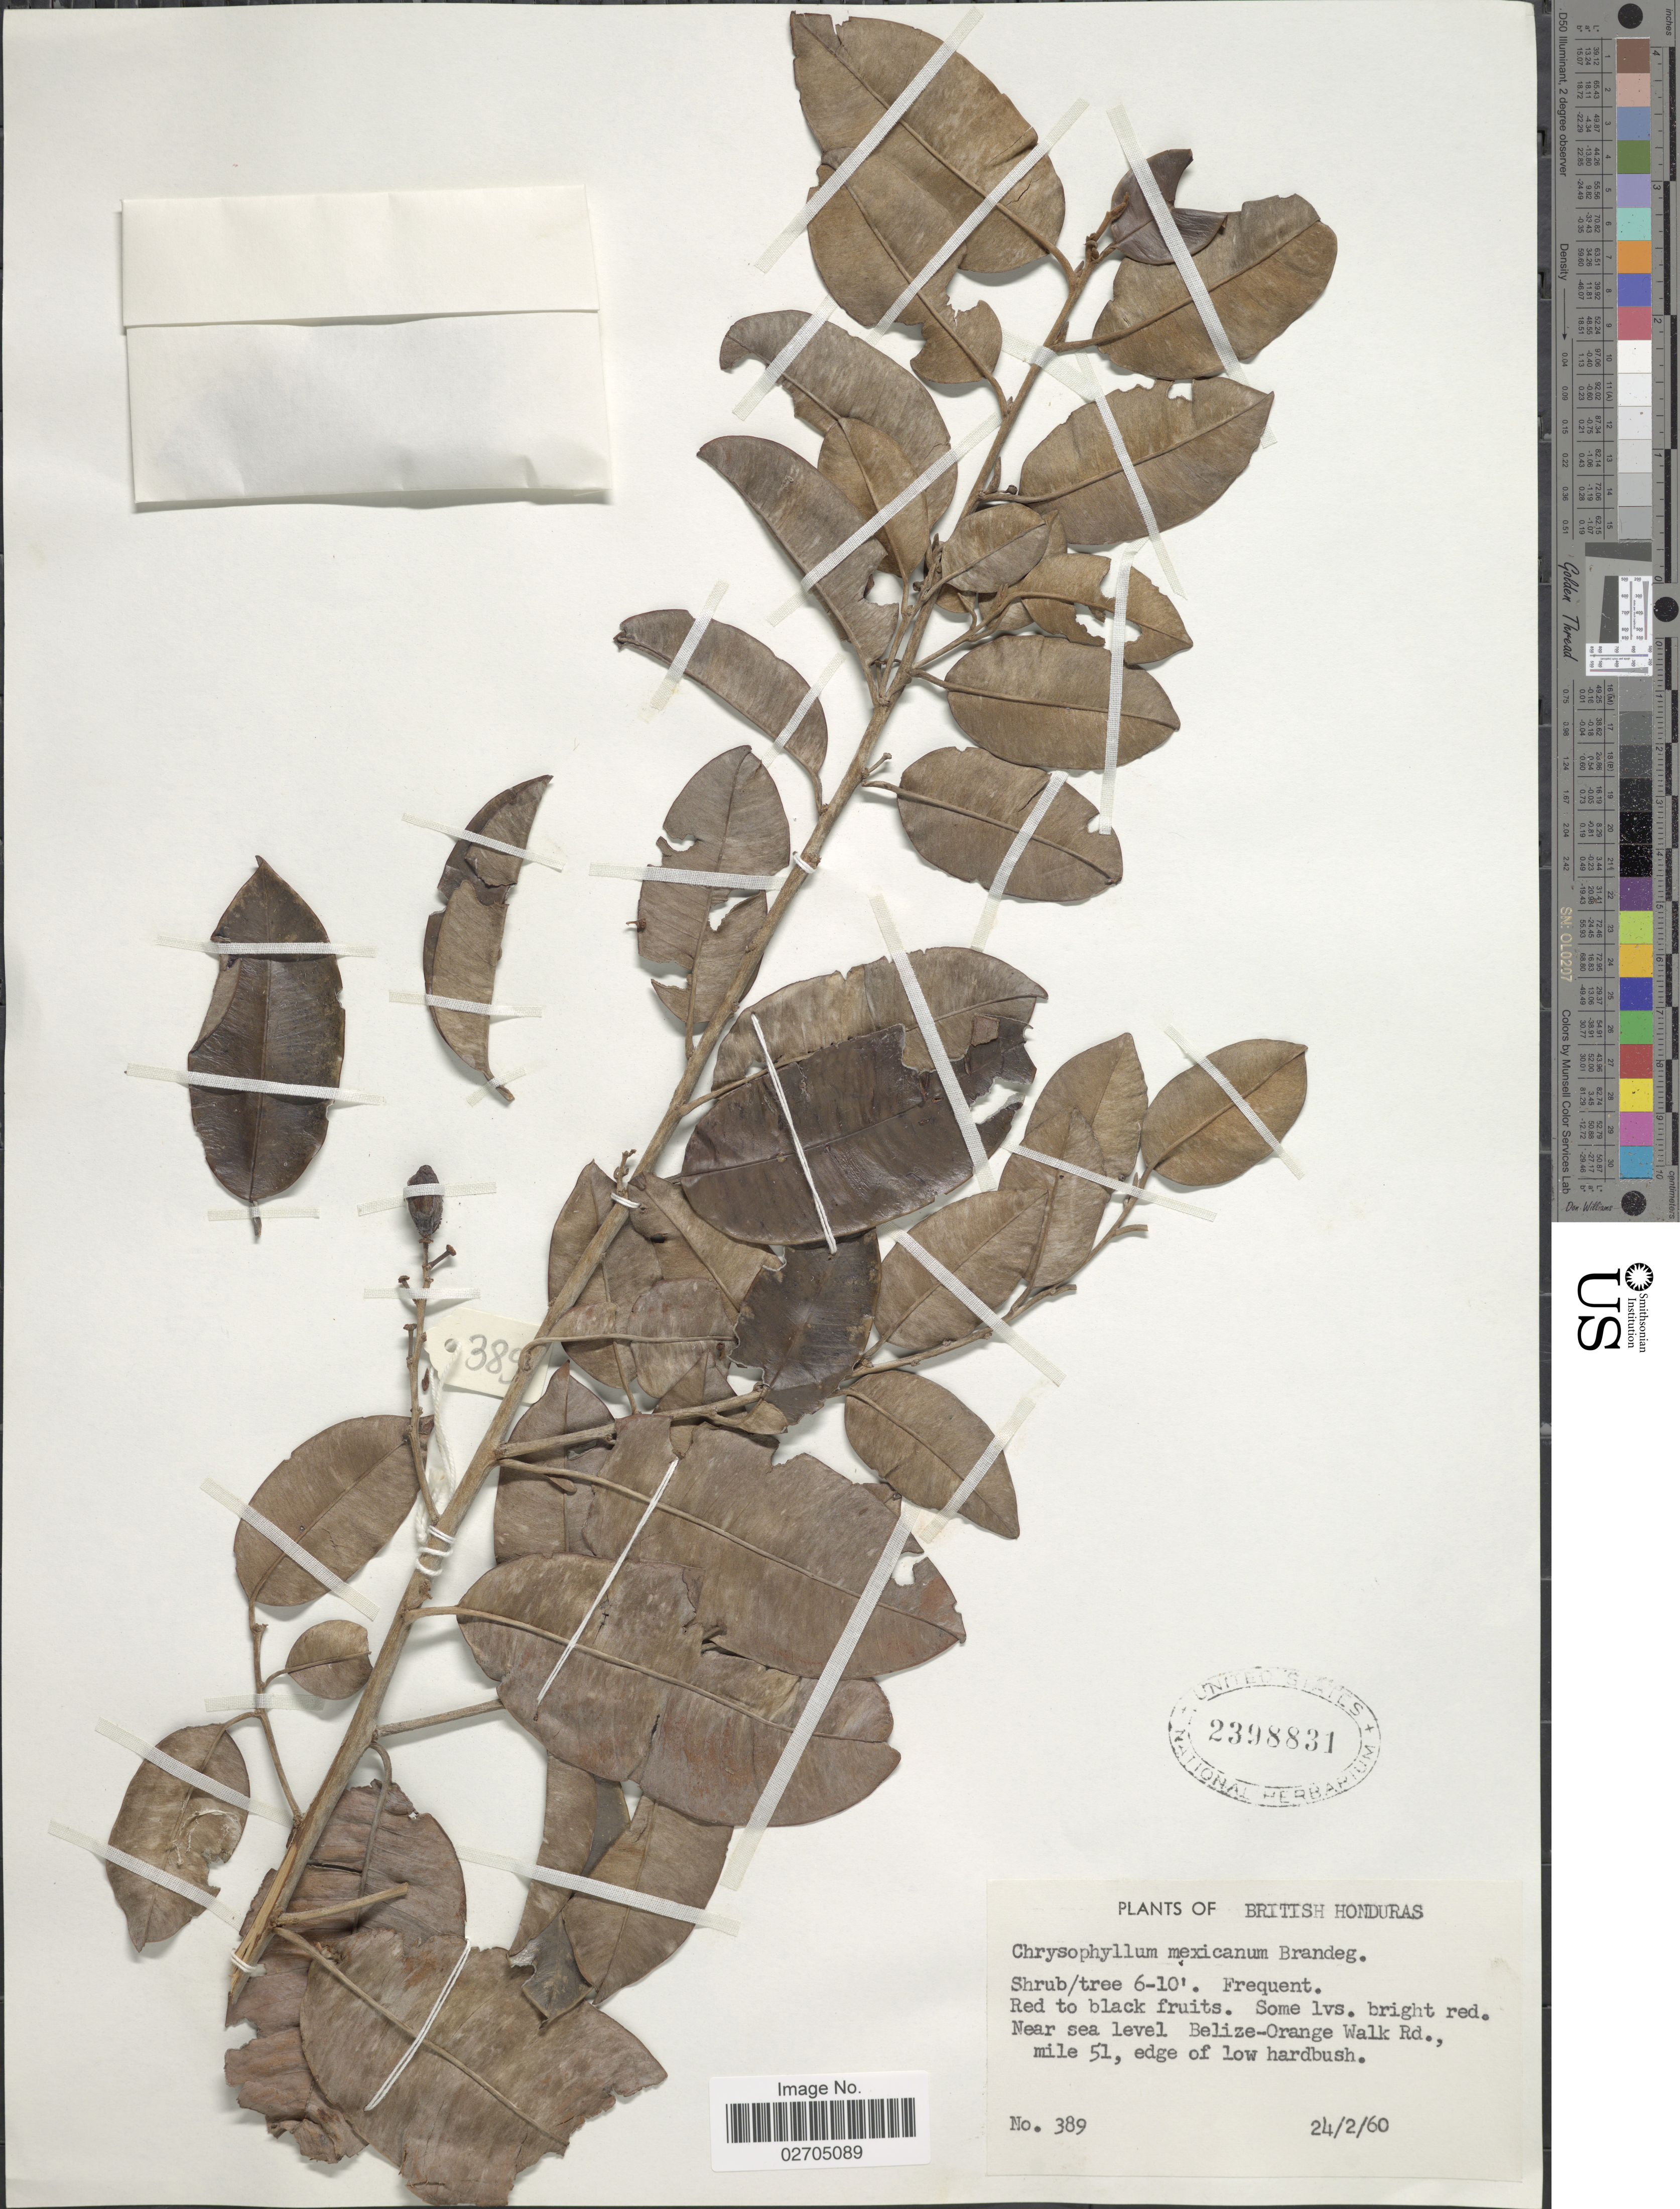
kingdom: Plantae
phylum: Tracheophyta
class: Magnoliopsida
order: Ericales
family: Sapotaceae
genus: Chrysophyllum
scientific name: Chrysophyllum mexicanum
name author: Brandegee ex Standl.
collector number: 389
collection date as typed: Transcribed d/m/y: 24/2/60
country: Belize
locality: British Honduras, Belize-Orange Walk Rd., mile 51, edge of low hardbush.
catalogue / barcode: US 2398831